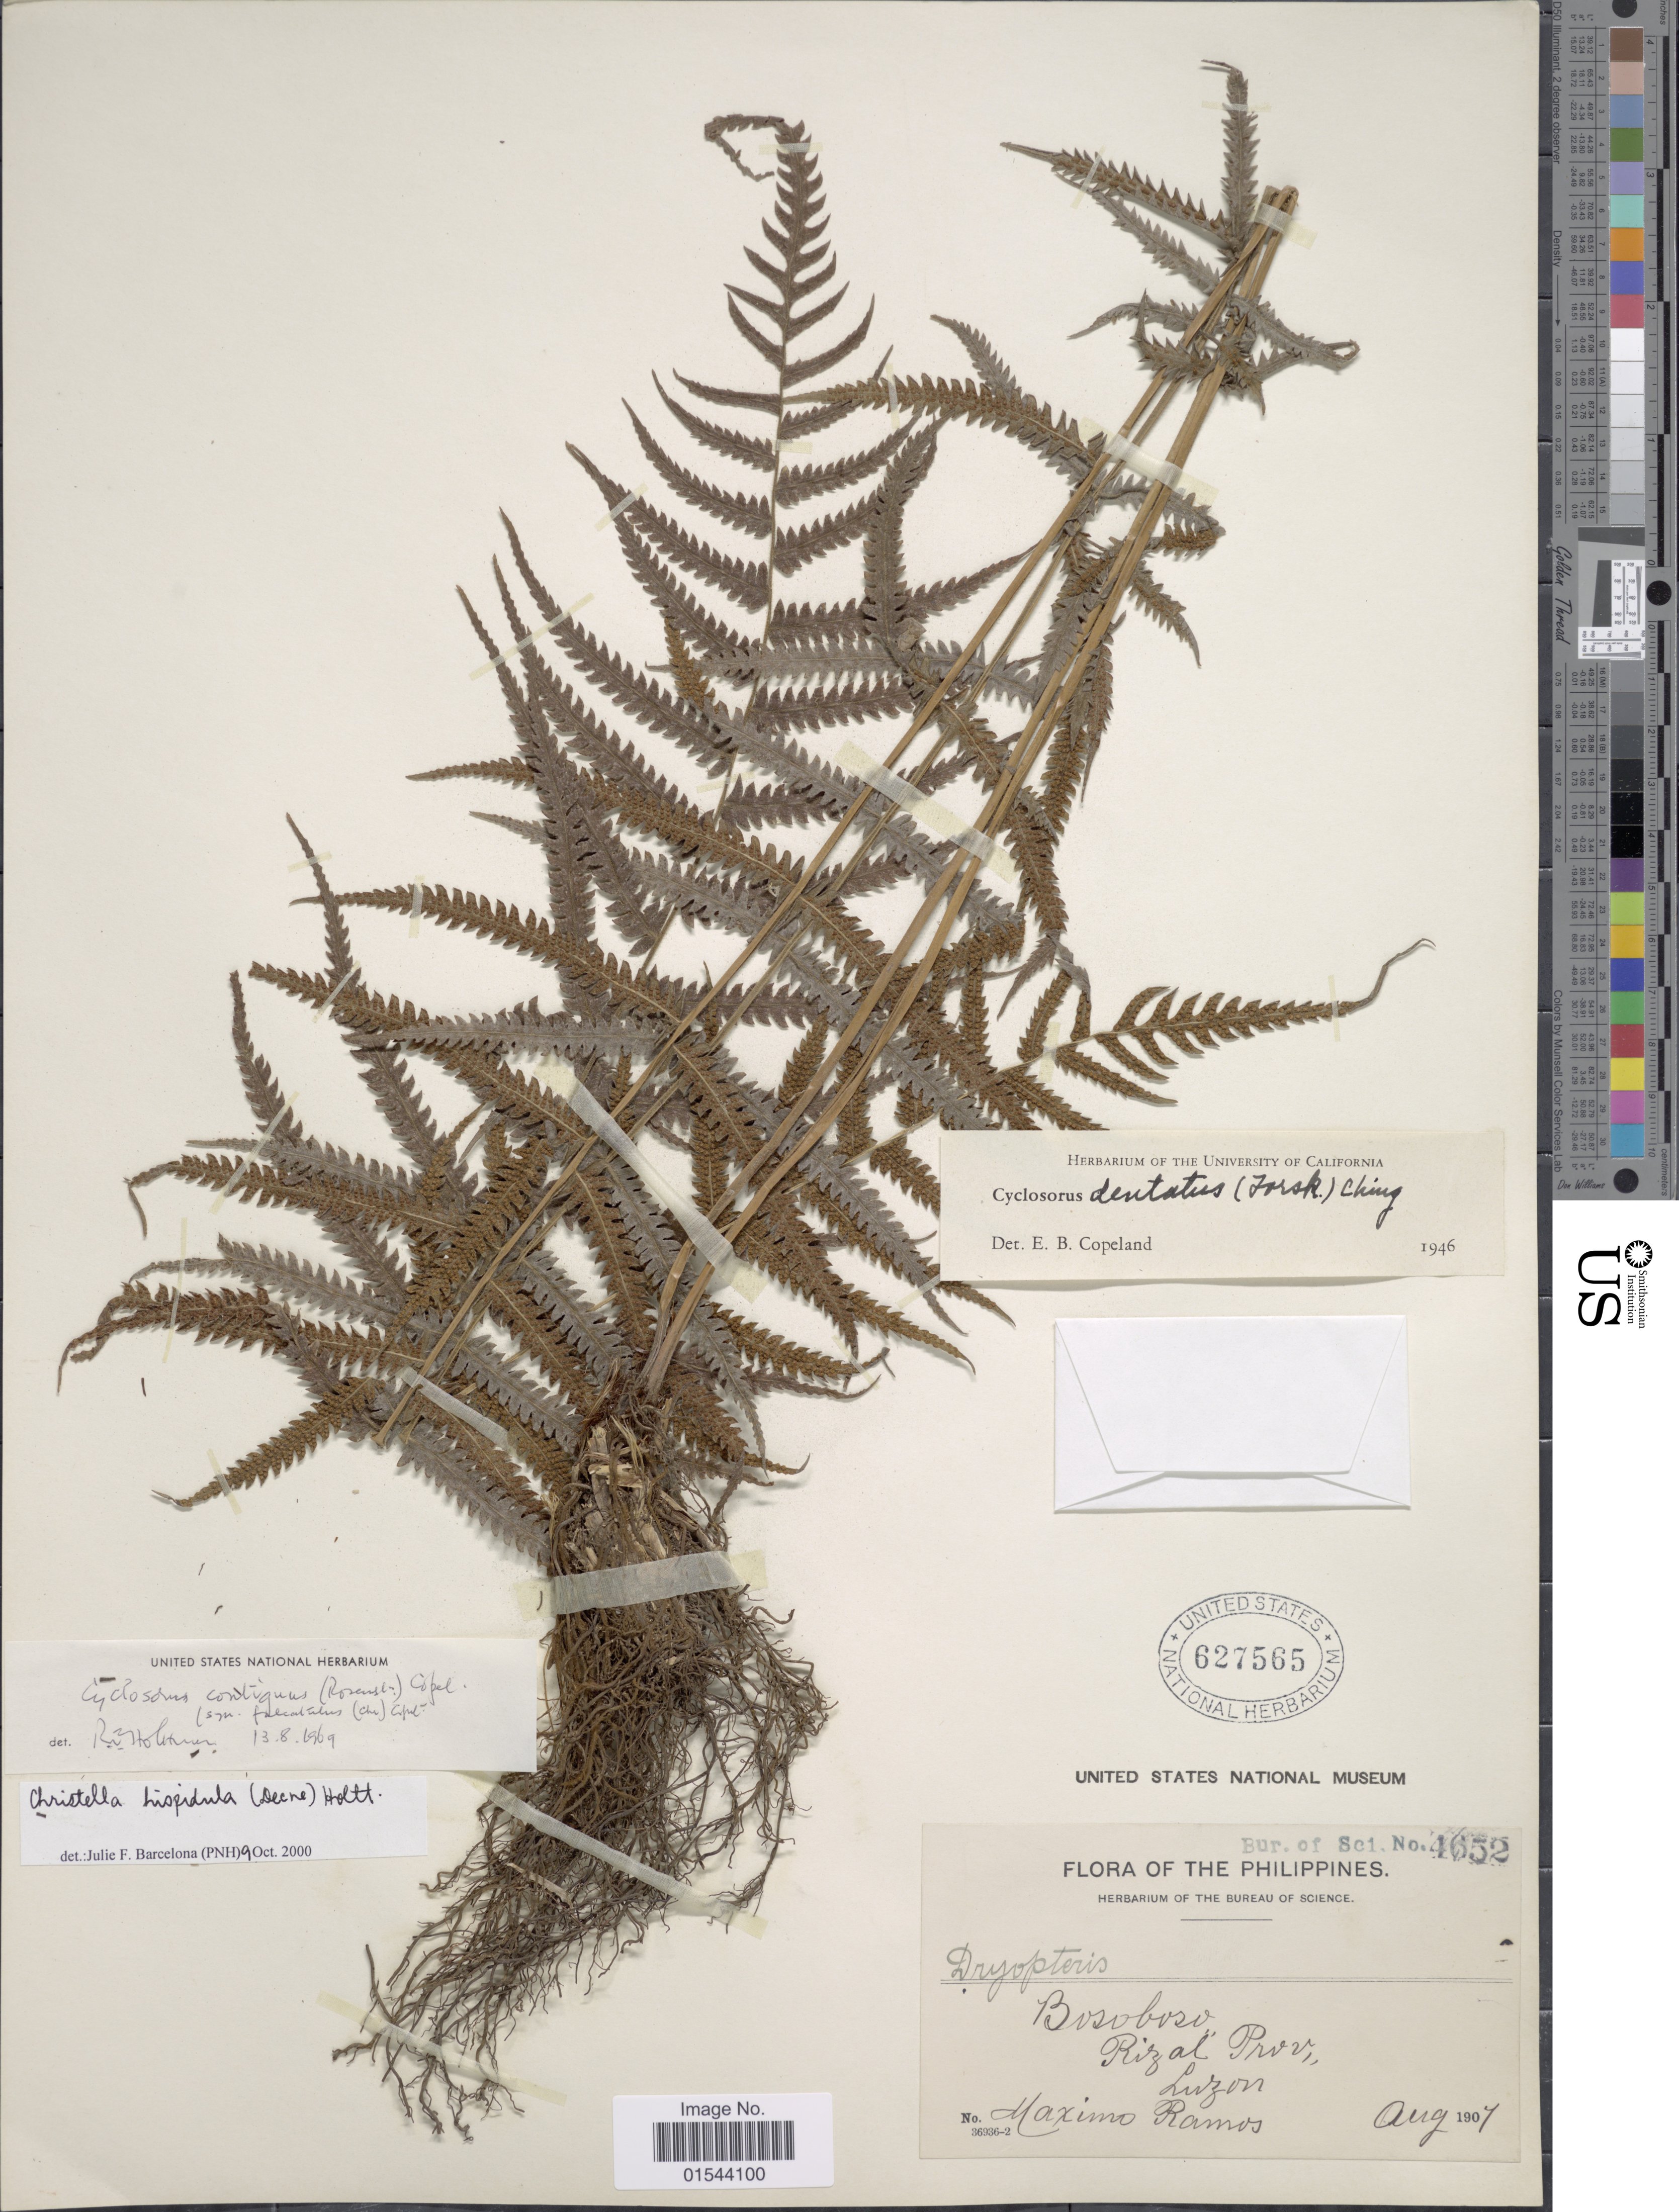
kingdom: Plantae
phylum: Tracheophyta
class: Polypodiopsida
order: Polypodiales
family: Thelypteridaceae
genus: Christella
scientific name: Christella hispidula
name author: (Decne.) Holttum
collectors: M. Ramos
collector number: Bur. of. Sci 4652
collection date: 1907-08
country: Philippines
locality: Bosoboso, Rizal Prov, Luzon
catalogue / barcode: US 627565